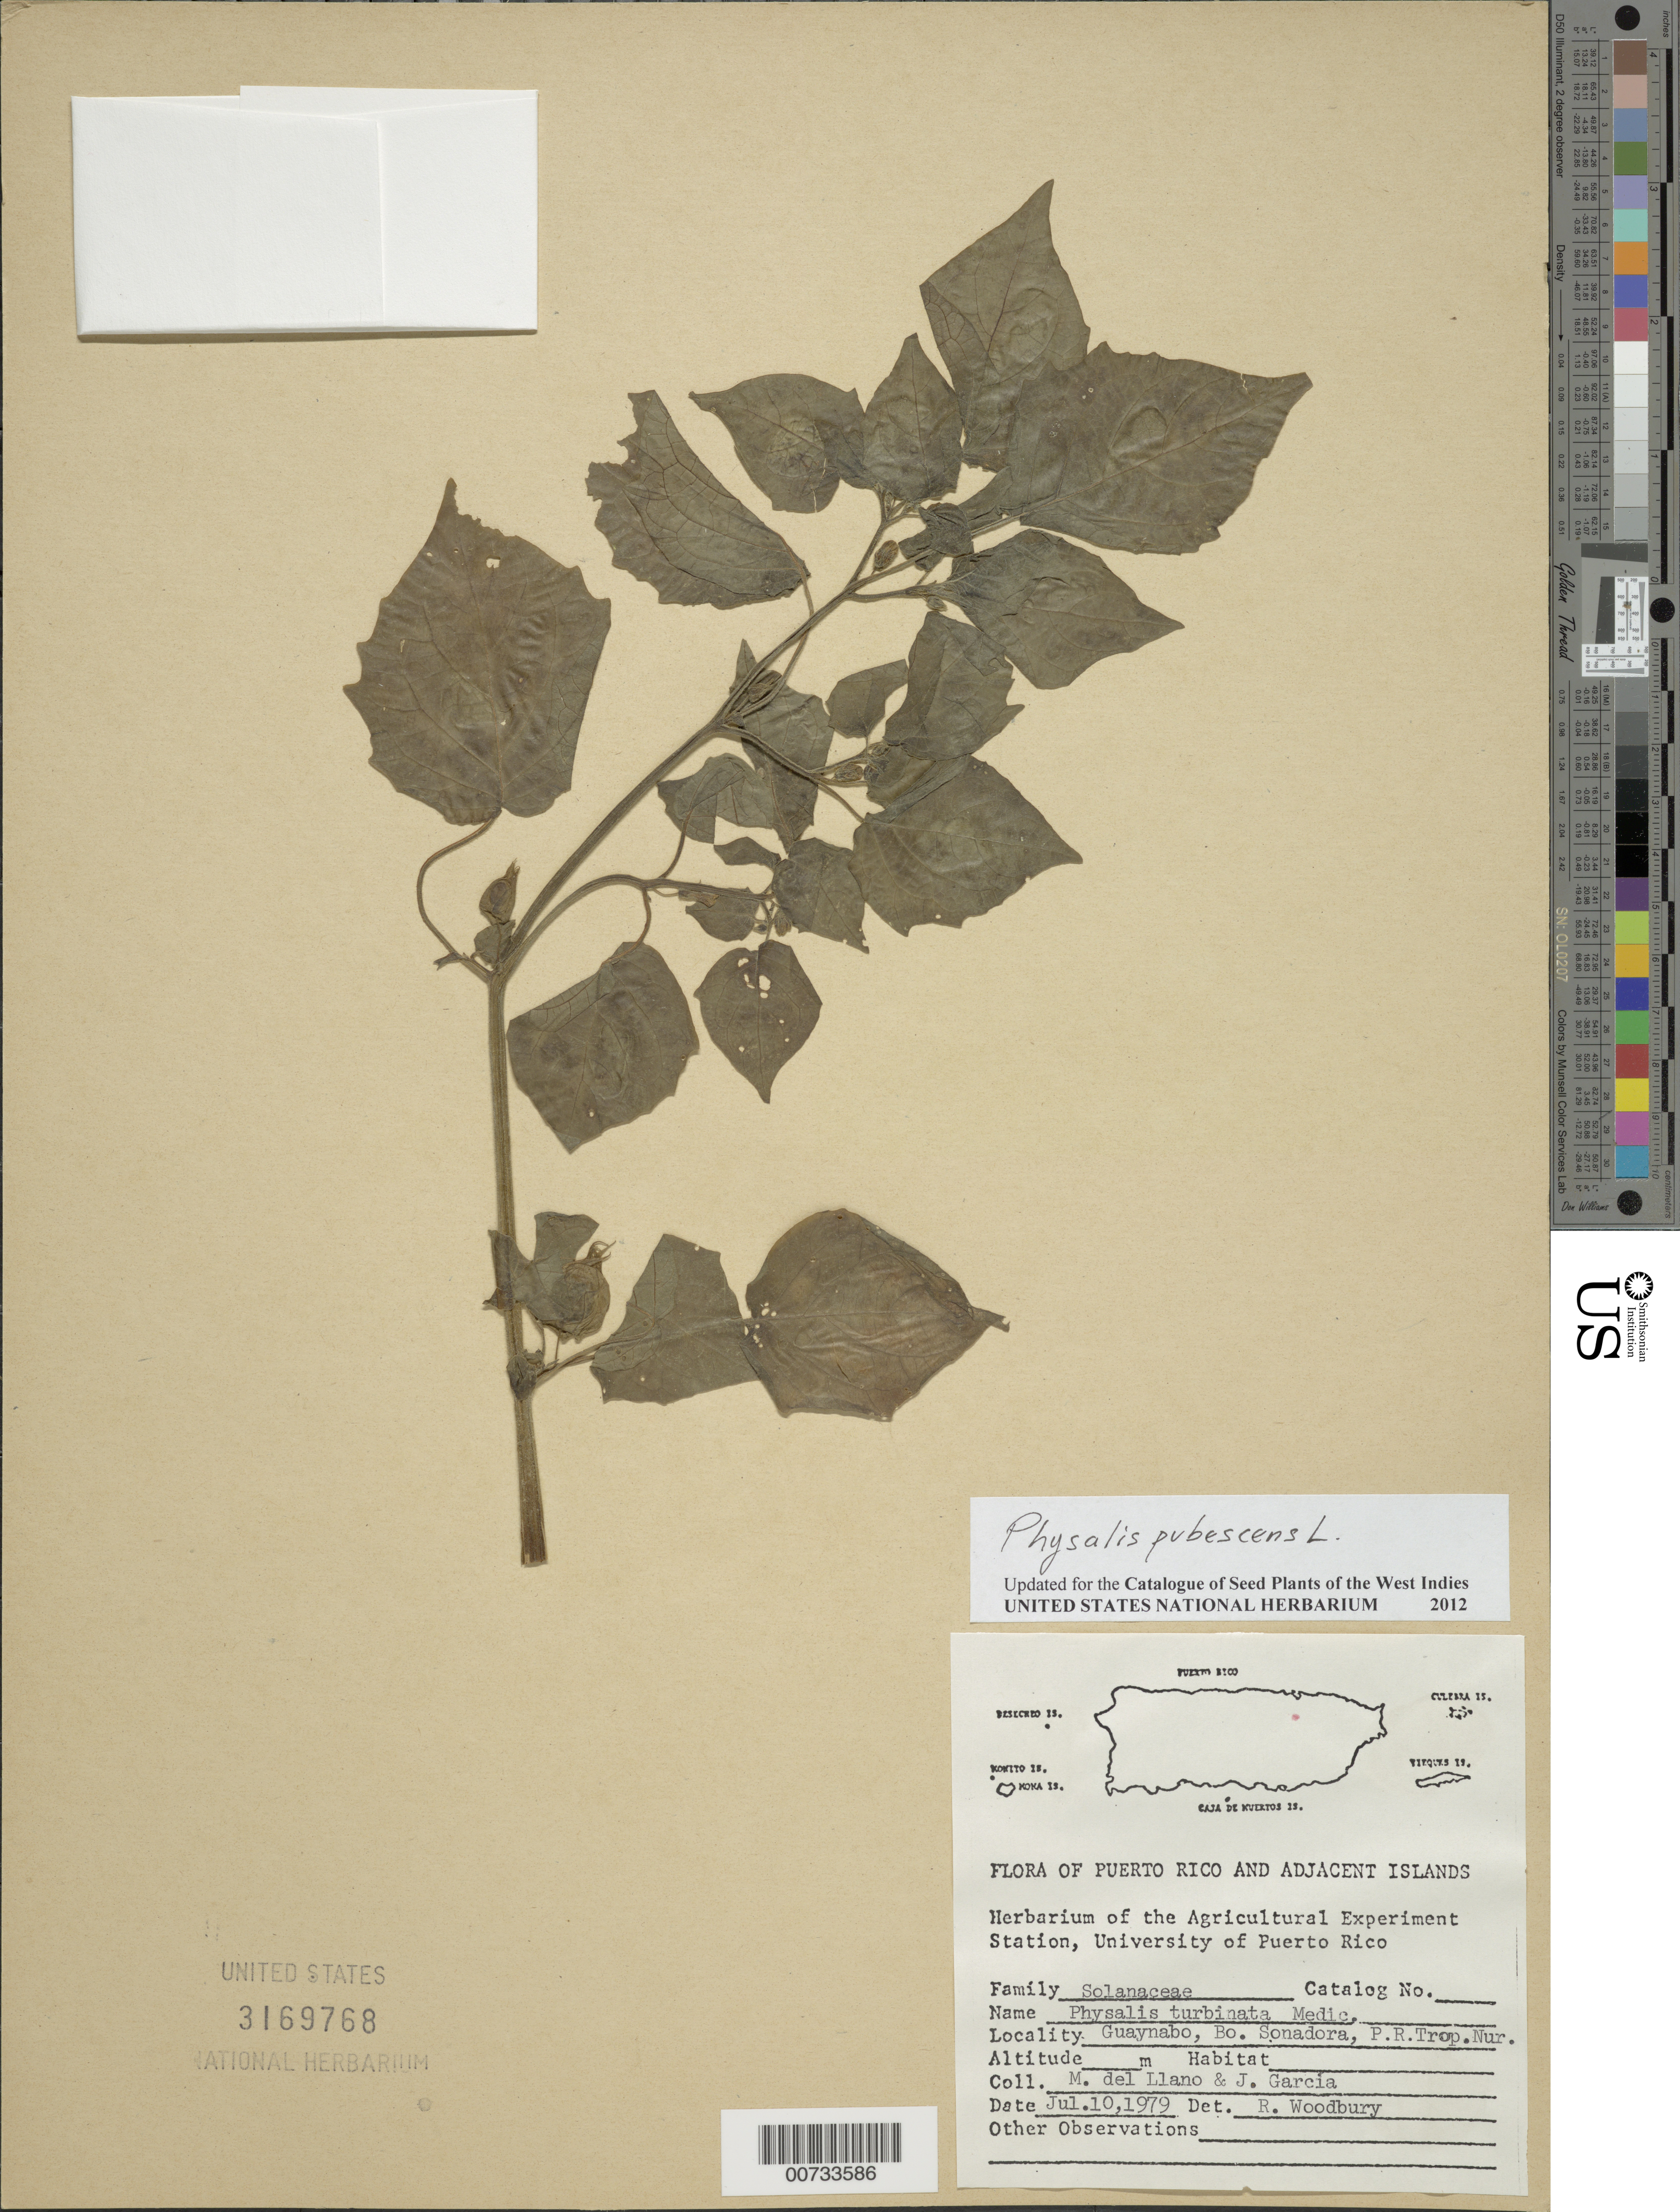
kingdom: Plantae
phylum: Tracheophyta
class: Magnoliopsida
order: Solanales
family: Solanaceae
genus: Physalis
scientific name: Physalis pubescens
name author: L.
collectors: M. Llano & R. O. Woodbury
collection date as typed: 10 Jul 1979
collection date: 1979-07-10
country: Puerto Rico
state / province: Guaynabo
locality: Guaynabo, Bo. Sonadora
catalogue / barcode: US 3169768